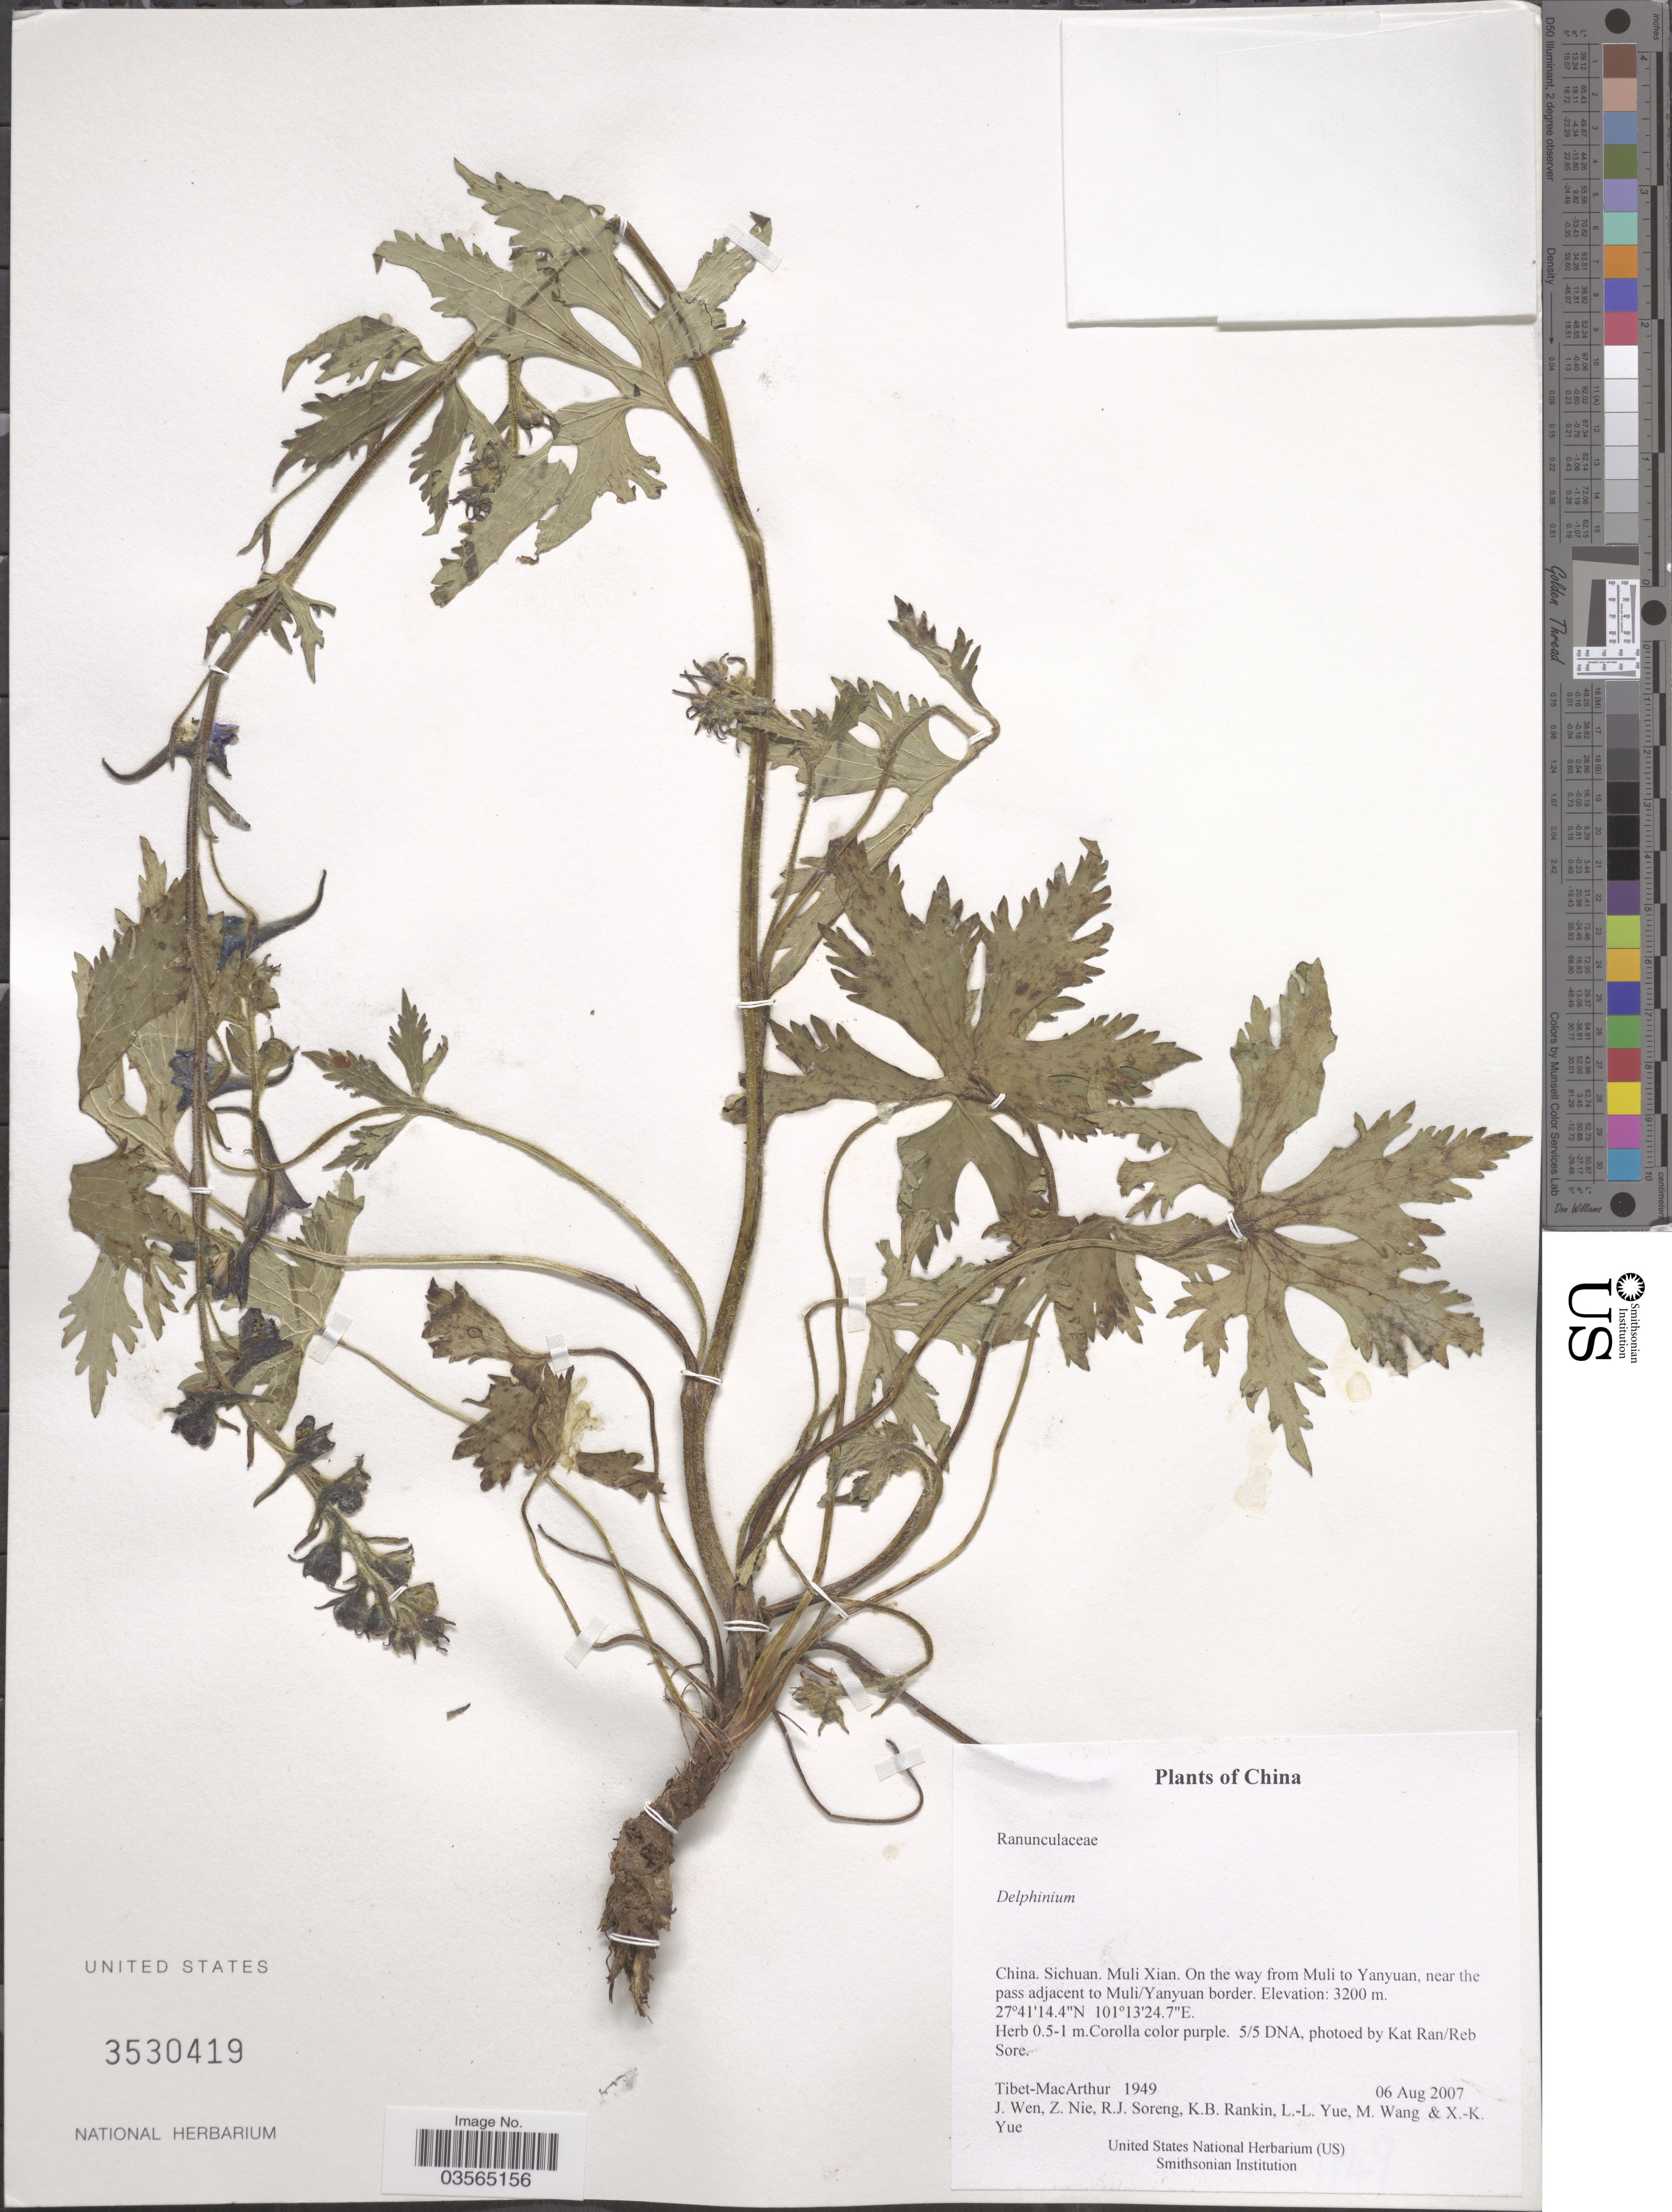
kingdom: Plantae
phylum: Tracheophyta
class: Magnoliopsida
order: Ranunculales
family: Ranunculaceae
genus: Delphinium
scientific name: Delphinium sp.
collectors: Tibet-MacArthur, J. Wen, Z. Nie, R. J. Soreng & et al.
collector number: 1949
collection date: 2007-08-06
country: China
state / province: Sichuan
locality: Muli Xian. On the way from Muli to Yanyuan, near the pass adjacent to Muli/ Yanyuan border.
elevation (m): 3200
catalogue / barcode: US 3530419